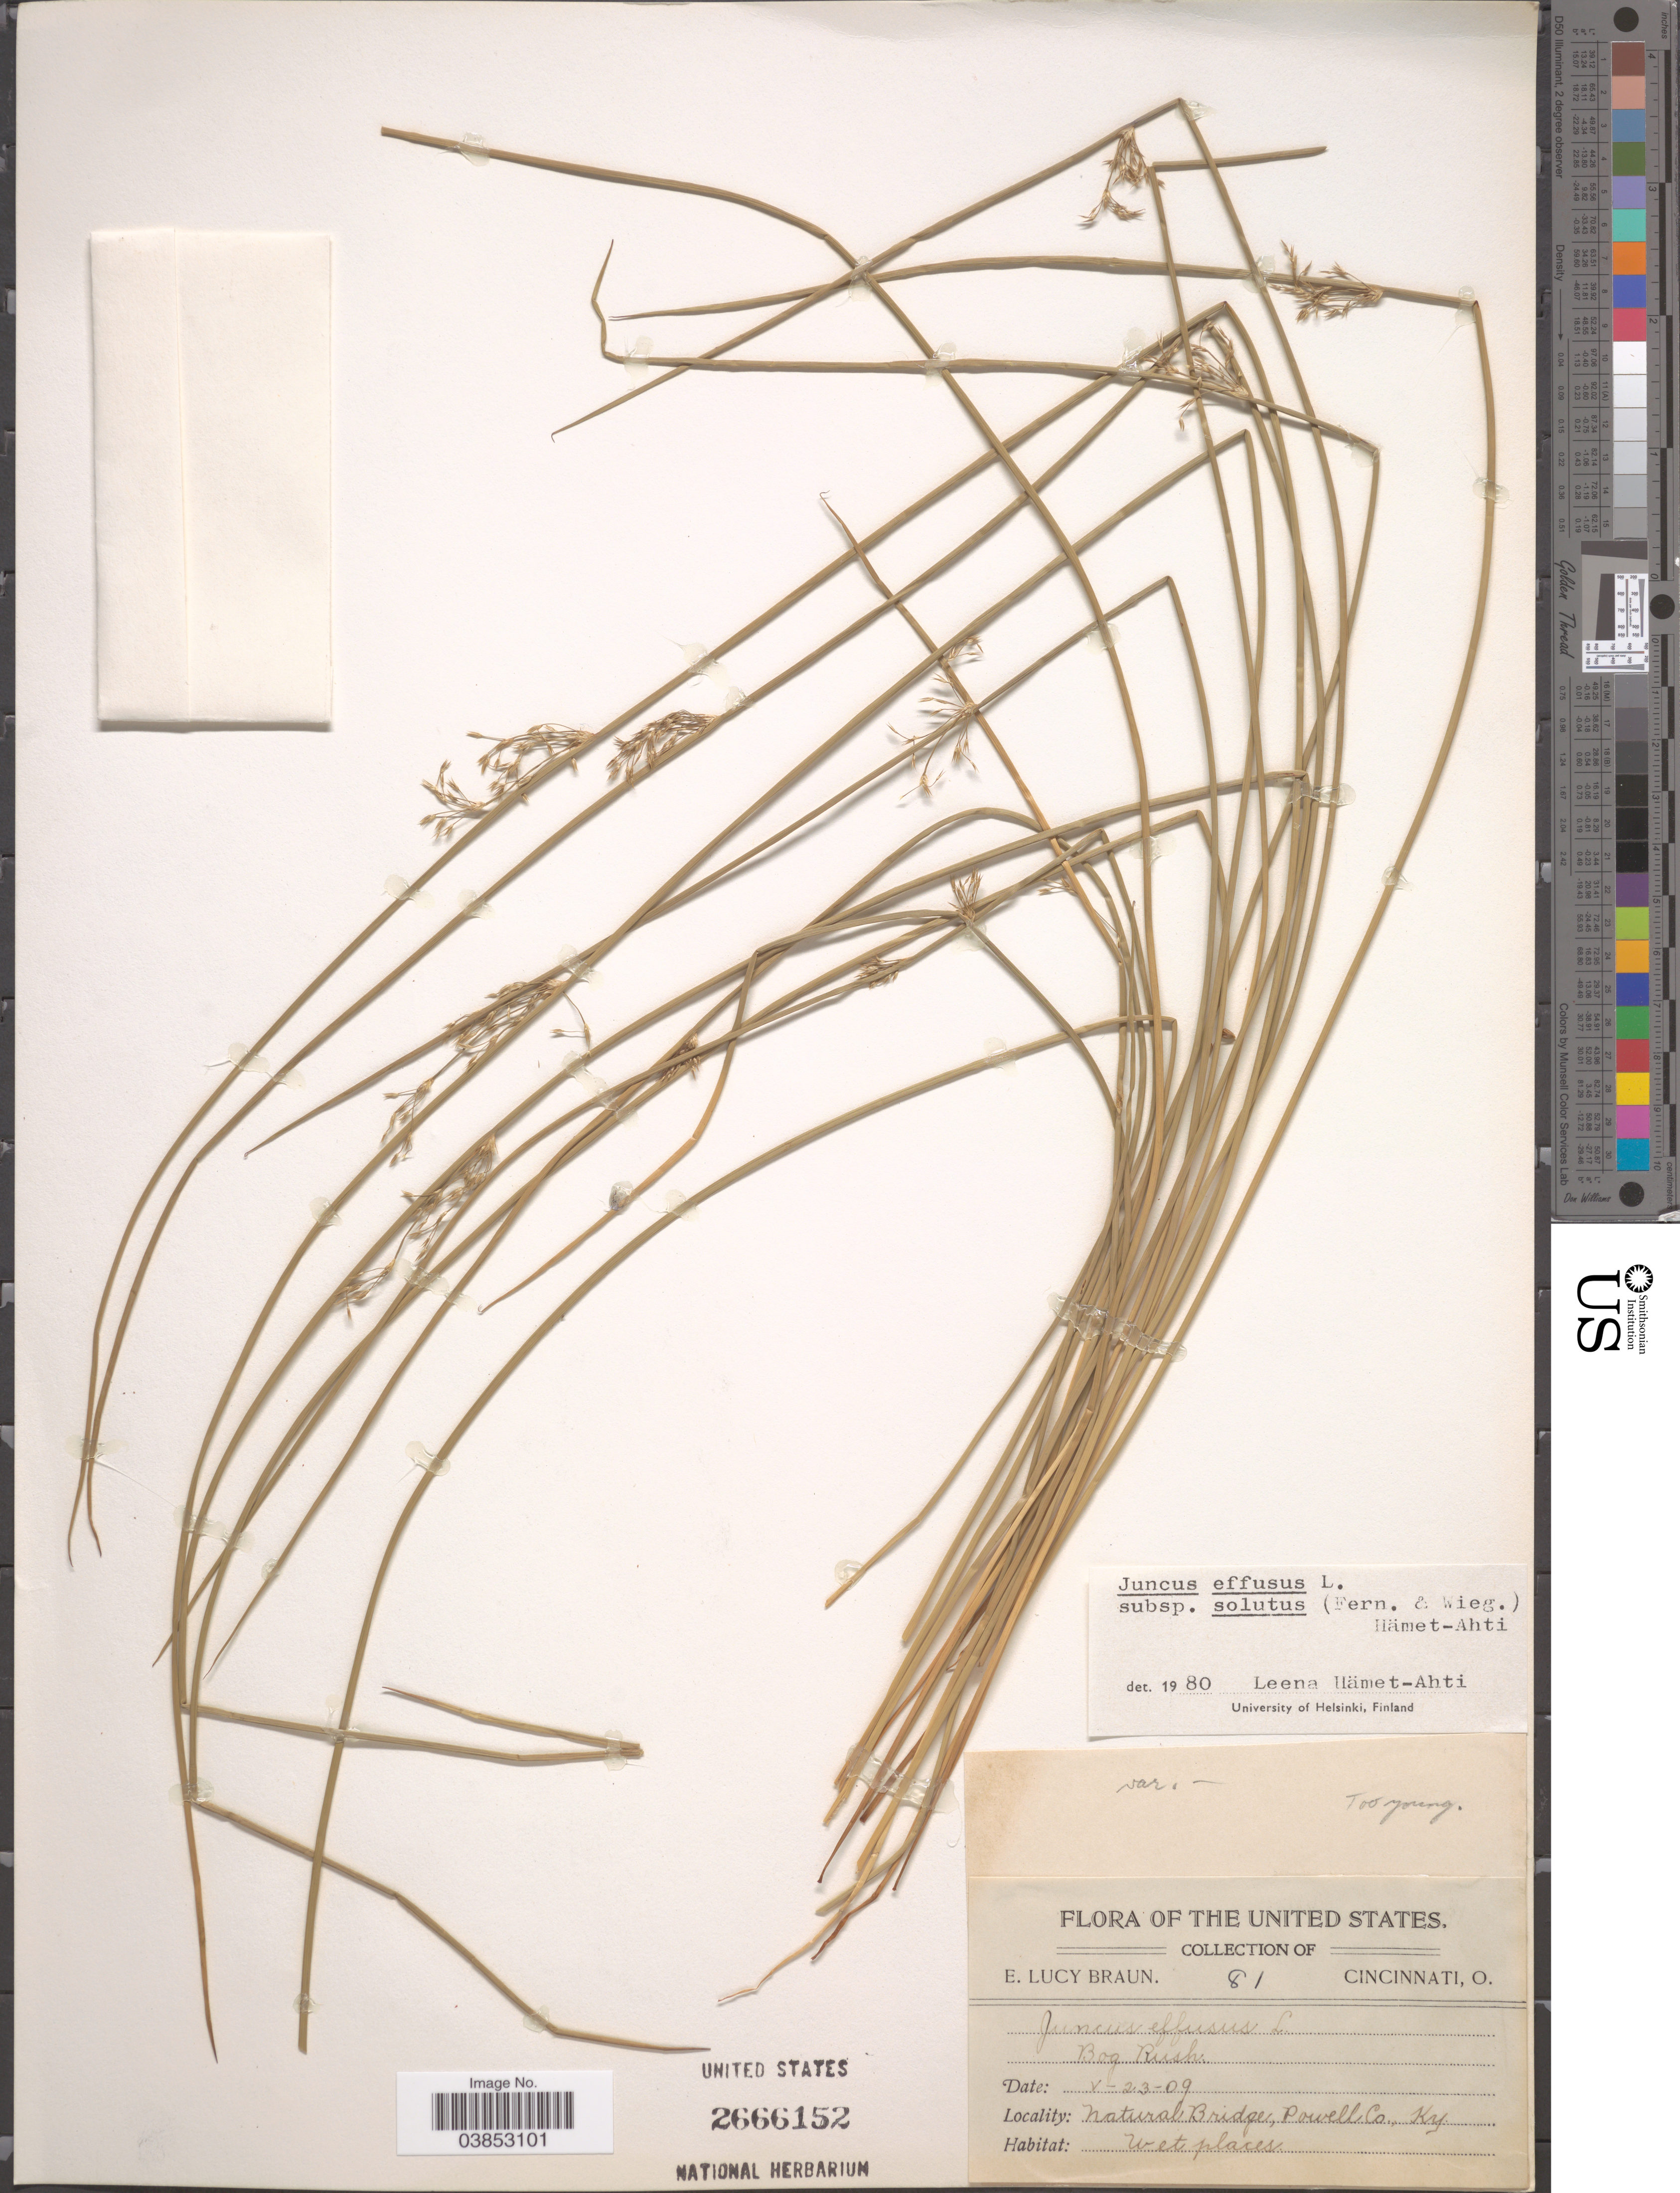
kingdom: Plantae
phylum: Tracheophyta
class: Liliopsida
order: Poales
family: Juncaceae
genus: Juncus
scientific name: Juncus effusus var. solutus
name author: Fernald & Wiegand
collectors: E. L. Braun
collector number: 81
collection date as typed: Transcribed d/m/y: 23/5/9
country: United States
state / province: Kentucky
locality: Natural Bridge, Powell Co.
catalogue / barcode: US 2666152